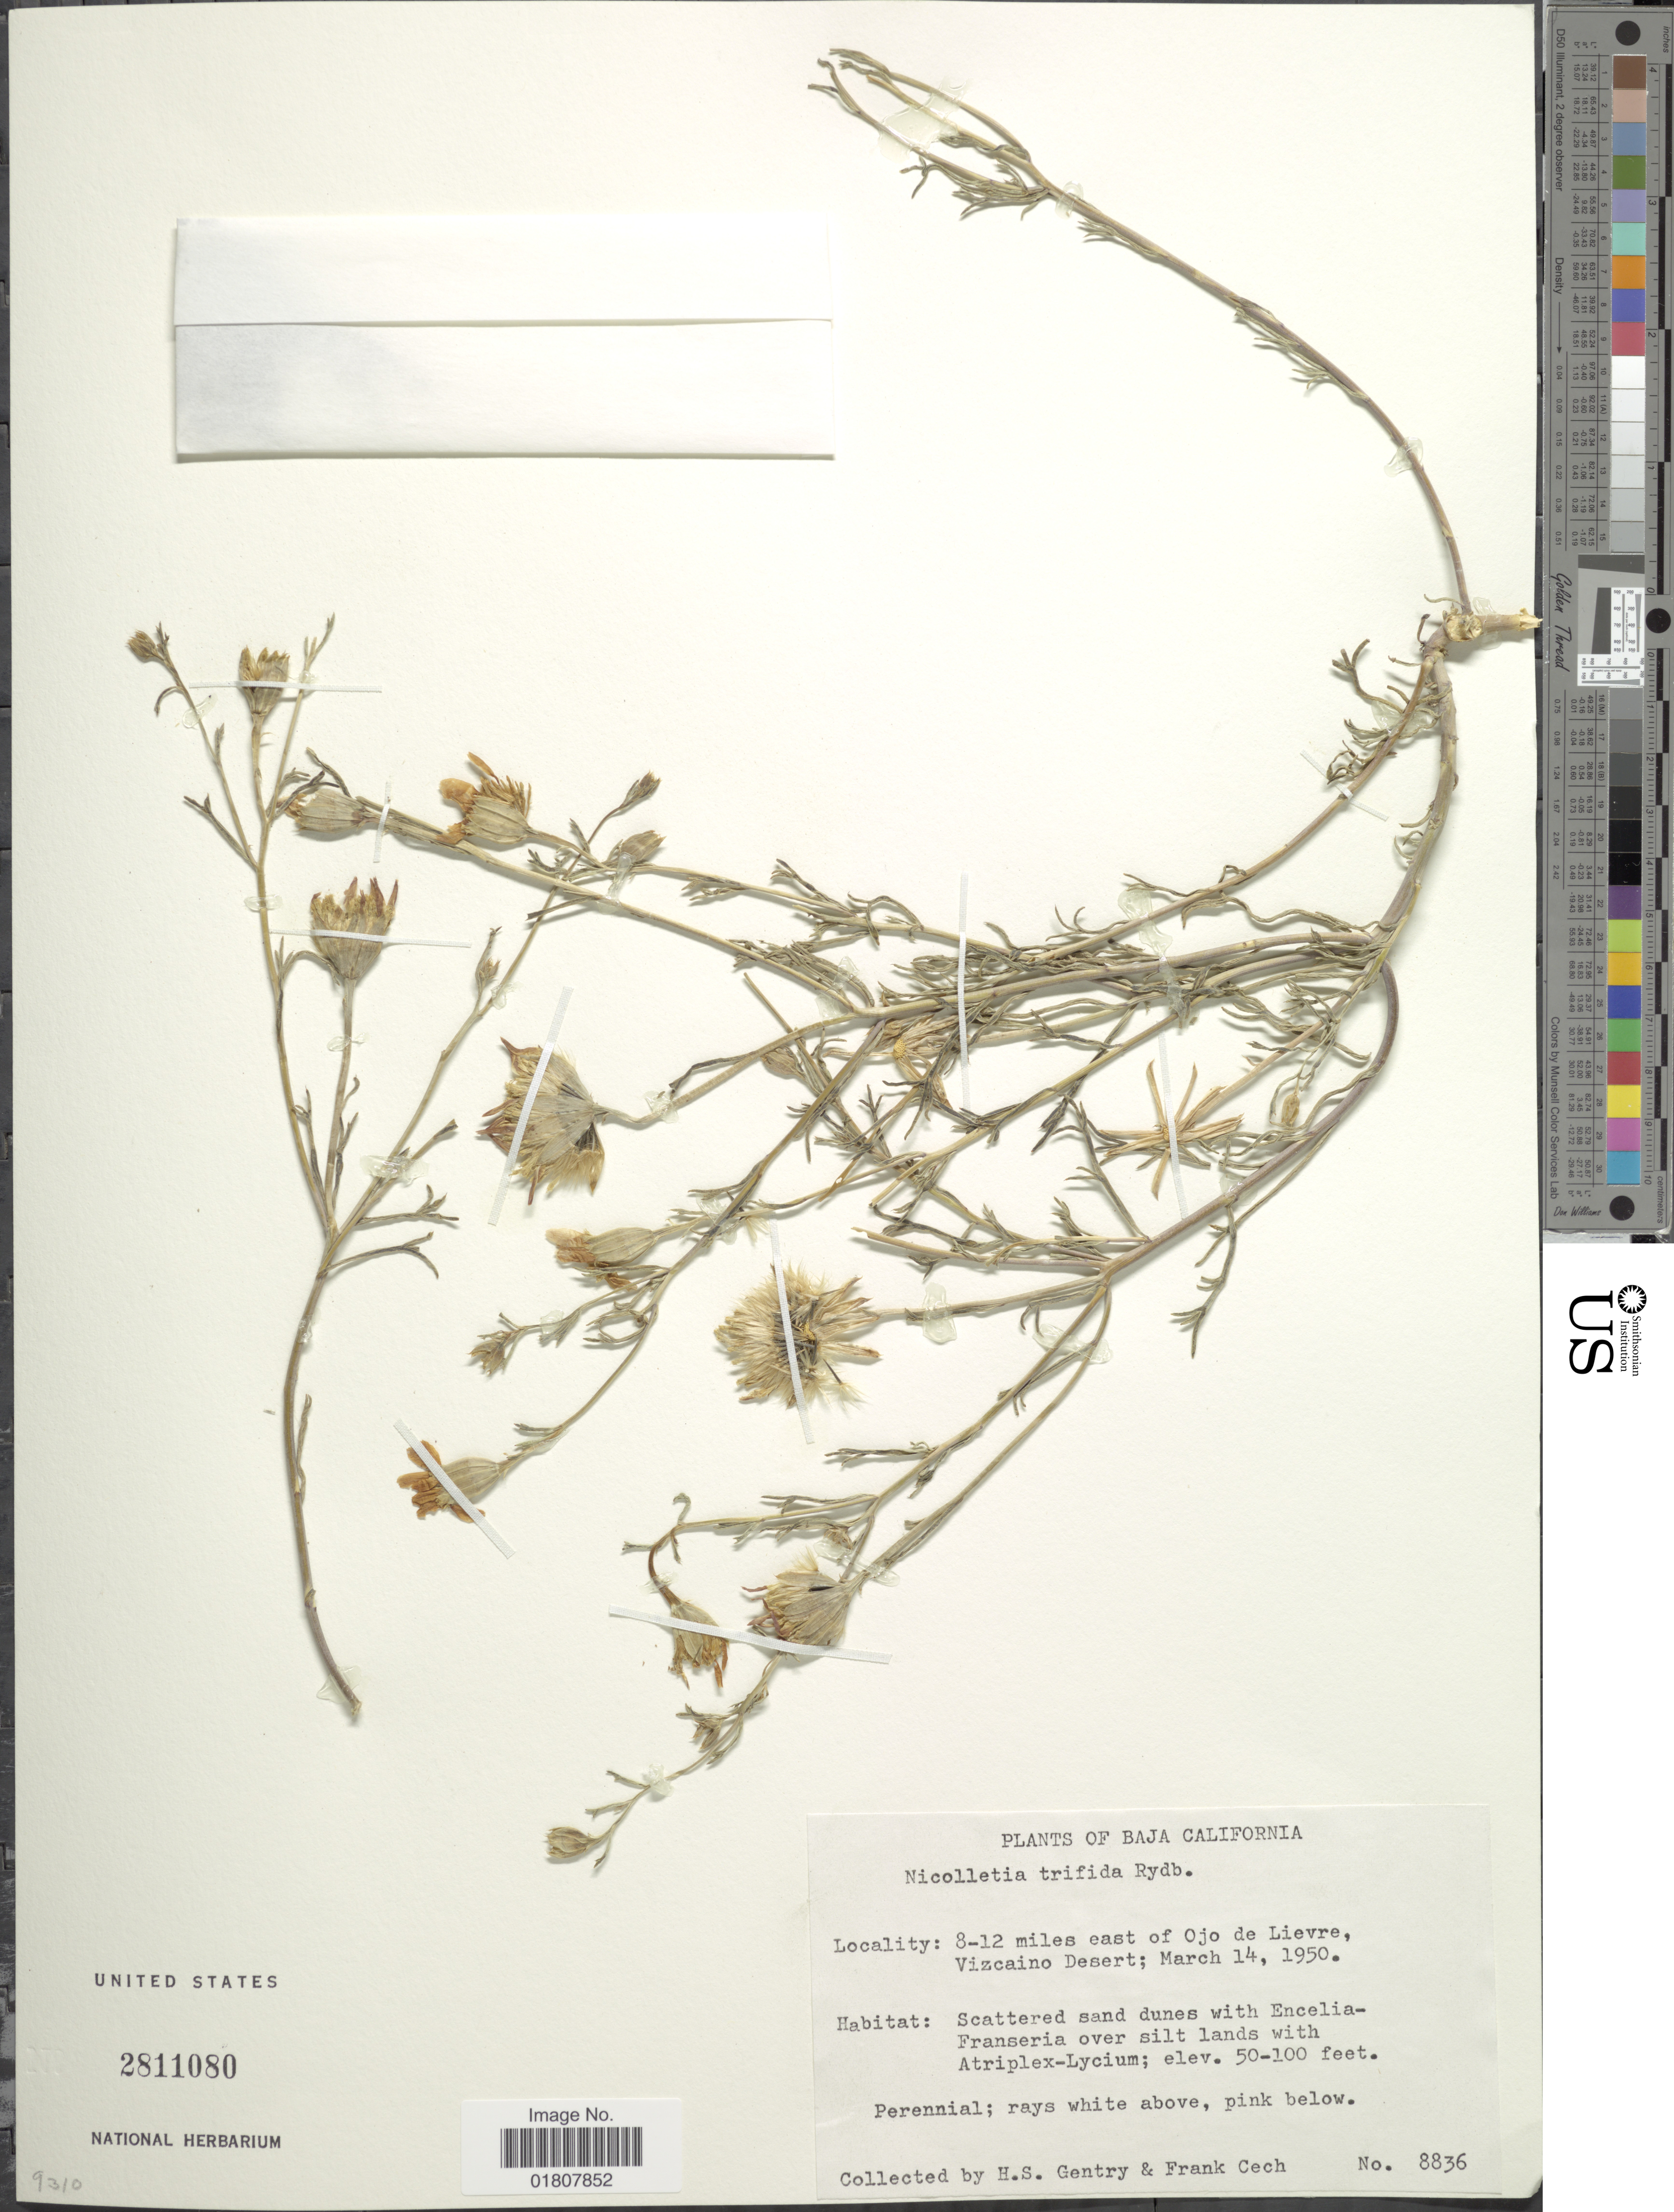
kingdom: Plantae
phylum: Tracheophyta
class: Magnoliopsida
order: Asterales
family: Asteraceae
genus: Nicolletia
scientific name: Nicolletia trifida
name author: Rydb.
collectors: H. S. Gentry & F. Cech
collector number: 8836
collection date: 1950-03-14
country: Mexico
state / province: Baja California Sur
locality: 8-12 miles east of Ojo de Lievre, Vizcaino Desert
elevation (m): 15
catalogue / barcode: US 2811080